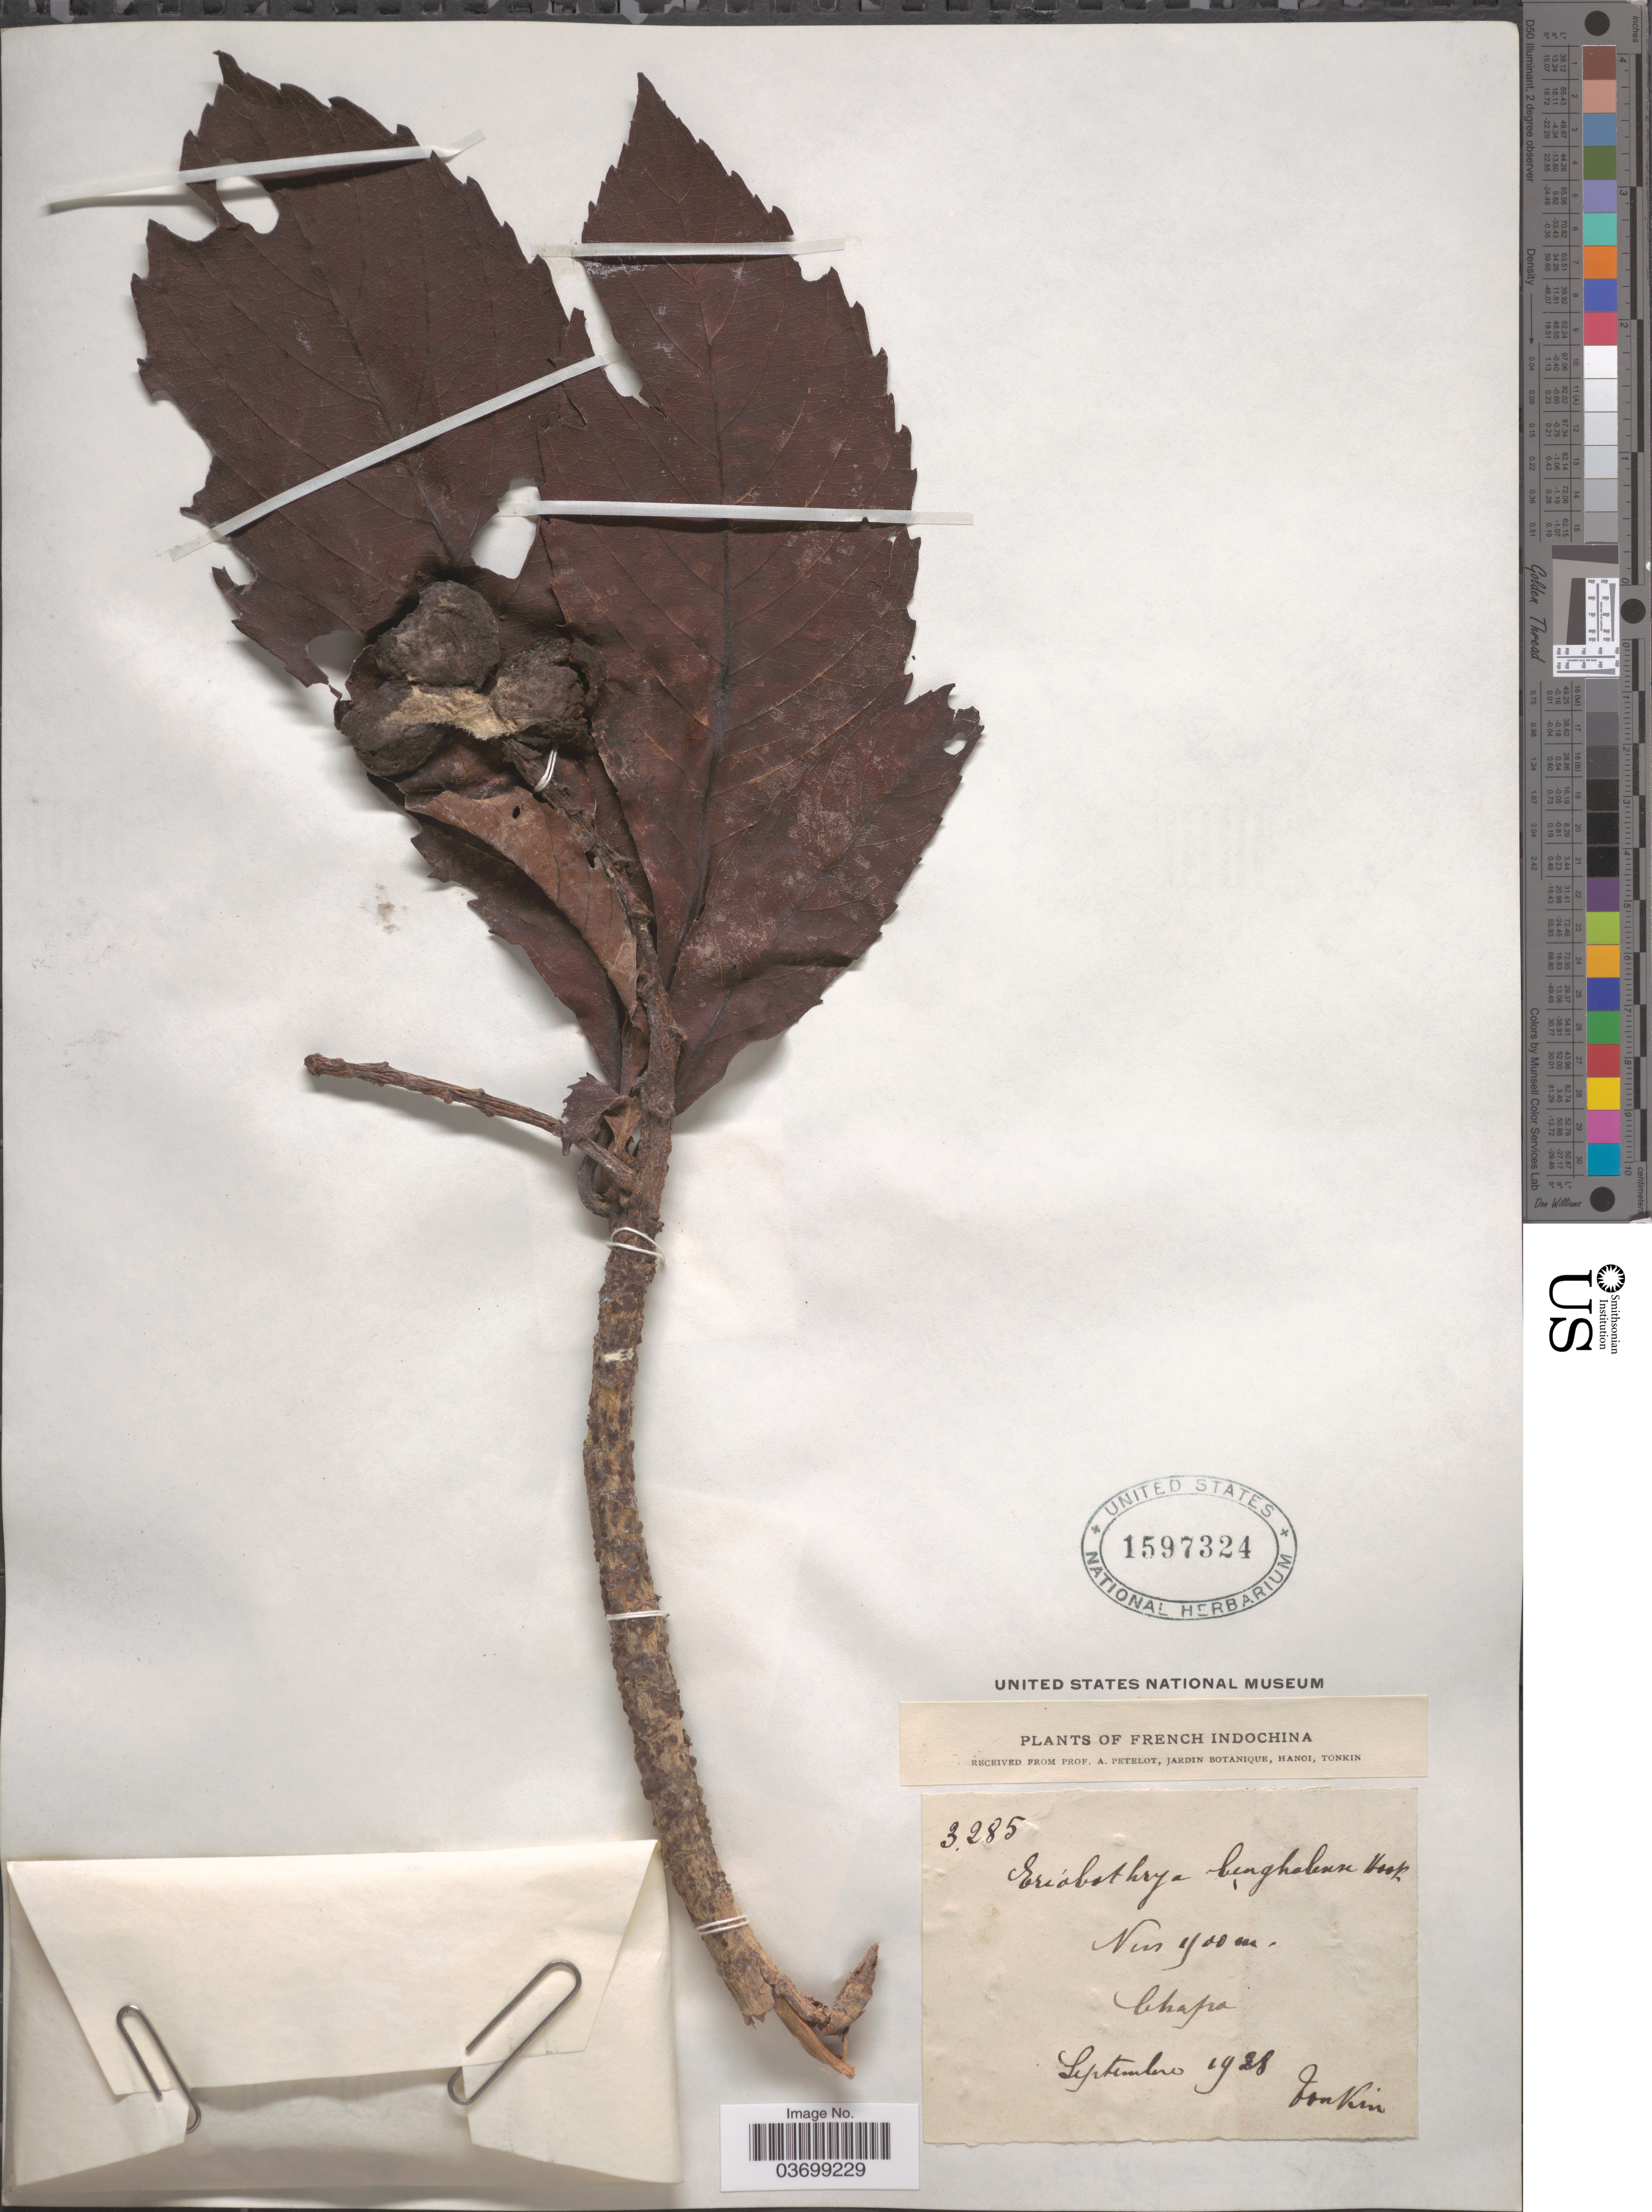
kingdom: Plantae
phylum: Tracheophyta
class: Magnoliopsida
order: Rosales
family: Rosaceae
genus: Rhaphiolepis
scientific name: Rhaphiolepis bengalensis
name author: (Roxb.) B.B. Liu & J. Wen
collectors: P. A. Pételot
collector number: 3285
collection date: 1928-09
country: Vietnam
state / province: Lao Cai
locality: French Indochina. Chapa.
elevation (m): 1900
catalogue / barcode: US 1597324